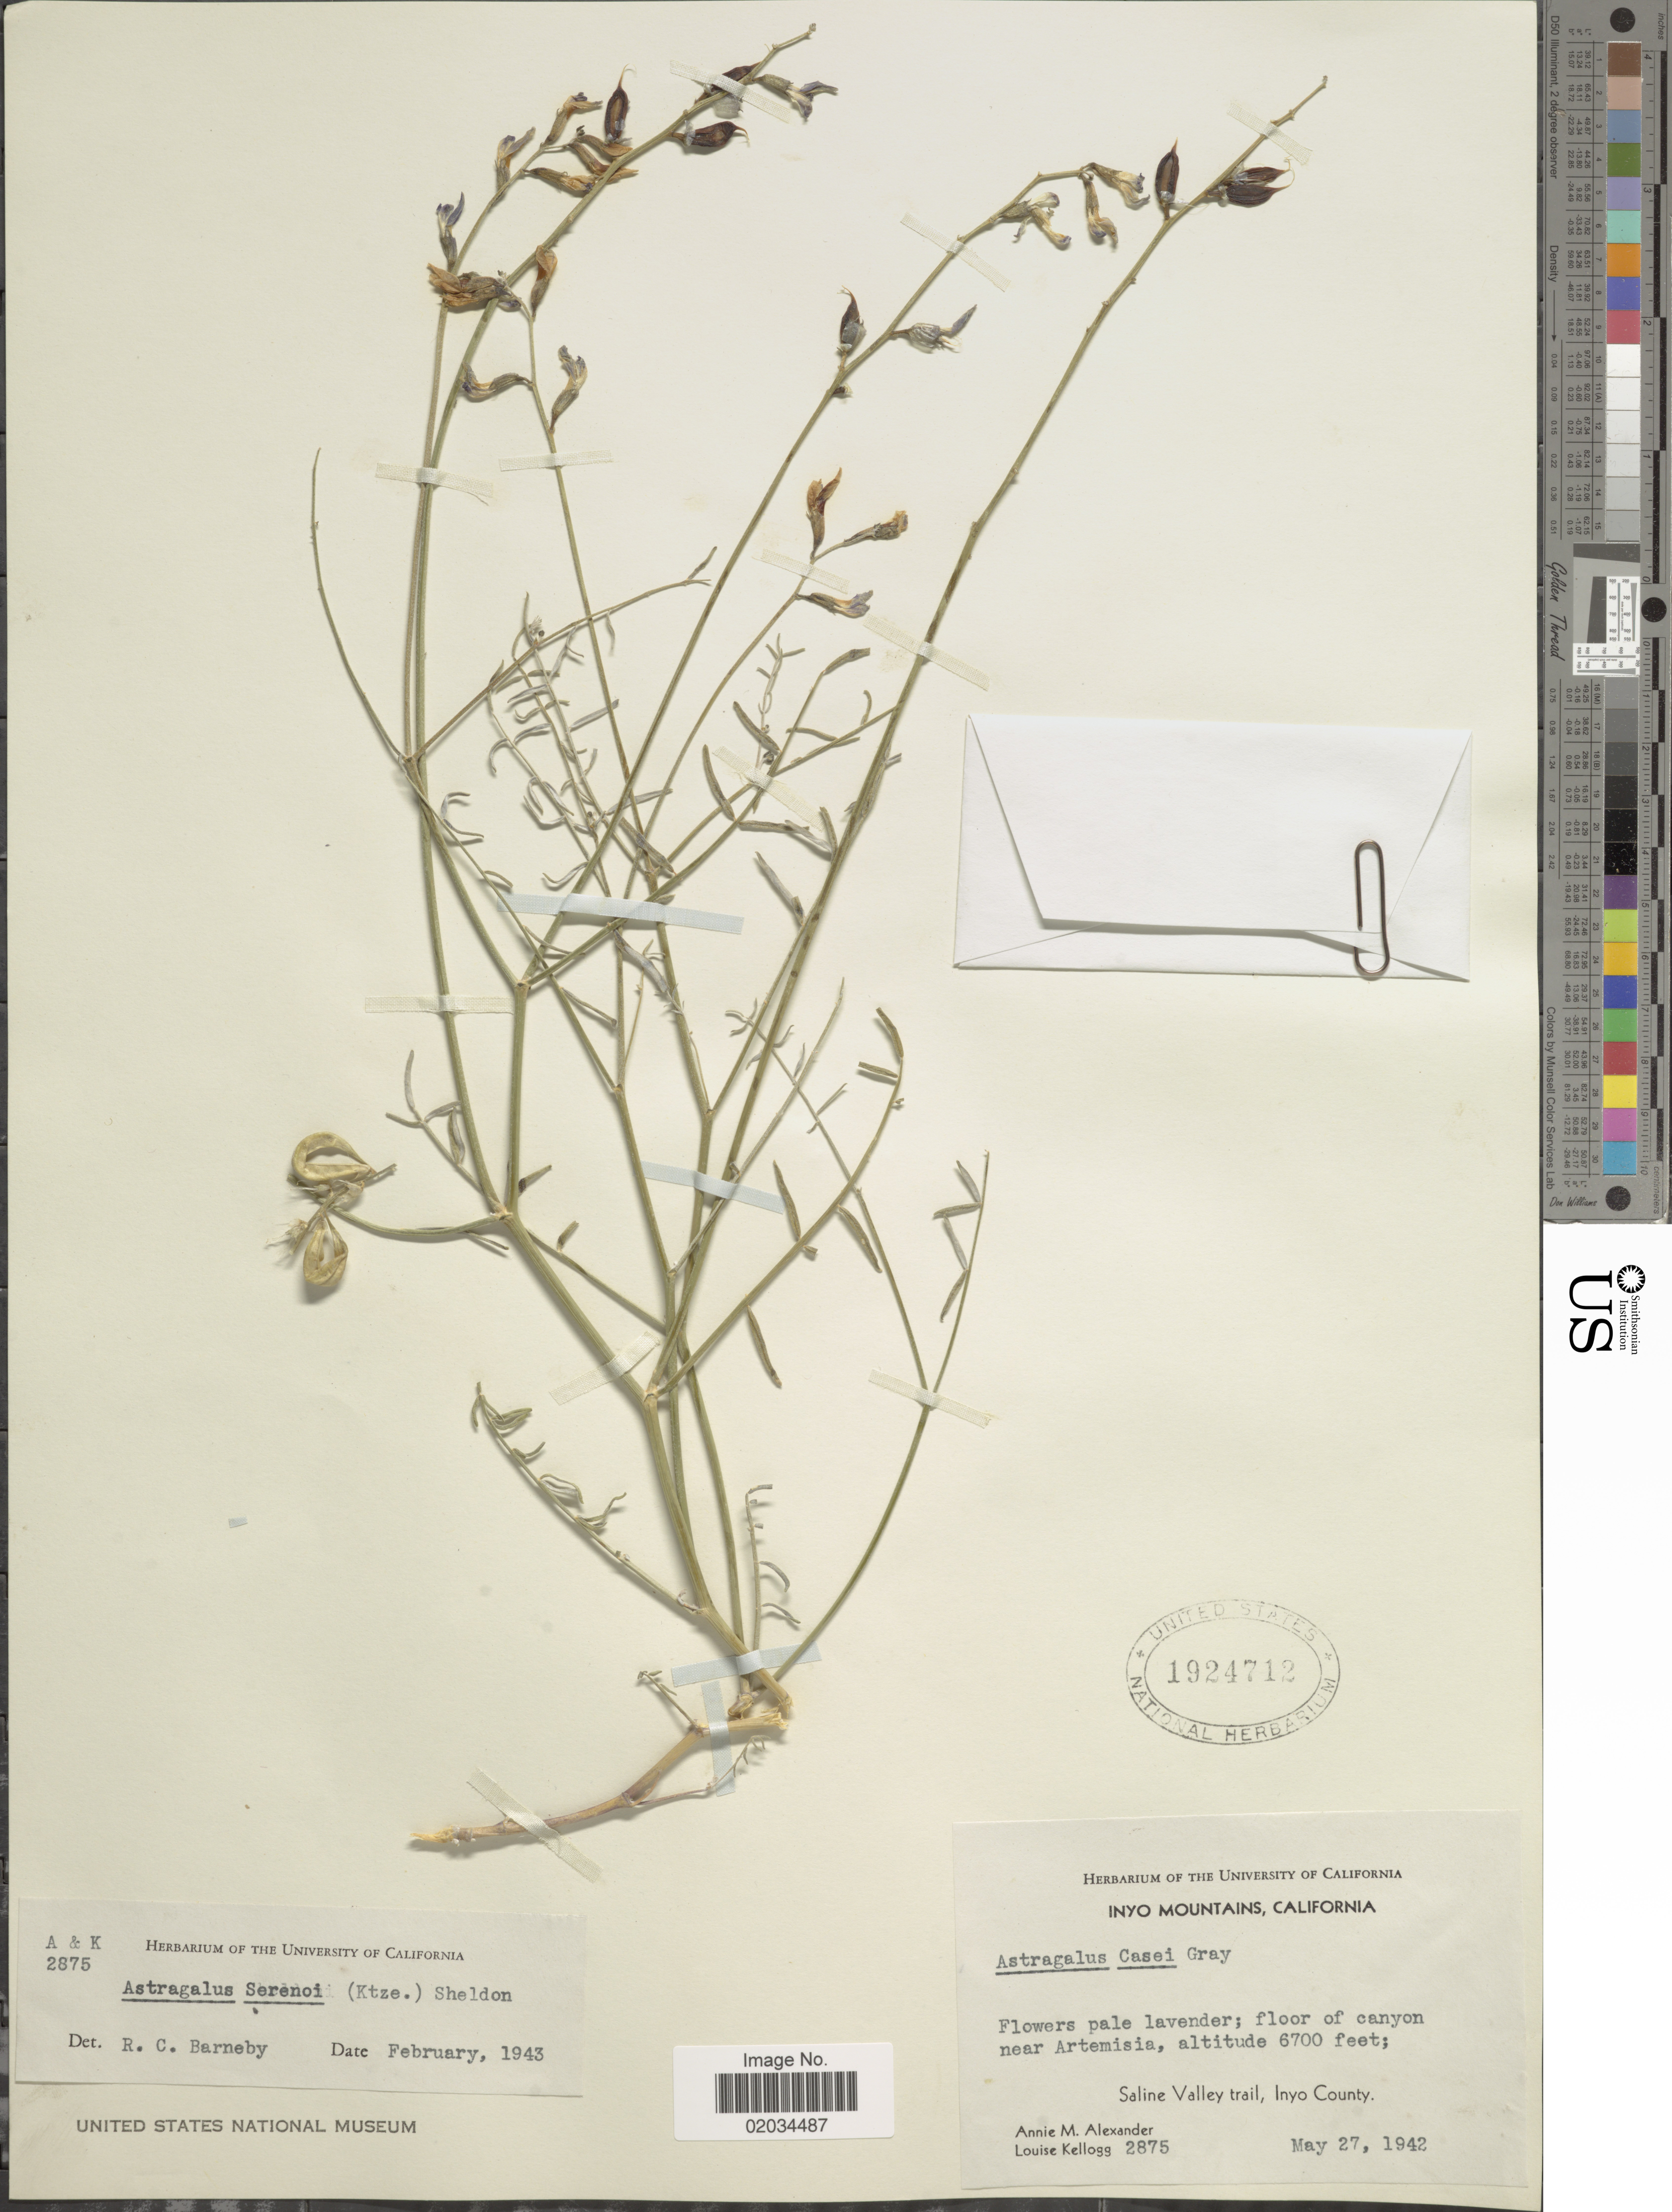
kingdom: Plantae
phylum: Tracheophyta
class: Magnoliopsida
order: Fabales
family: Fabaceae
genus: Astragalus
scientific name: Astragalus serenoi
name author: (Kuntze) E. Sheld.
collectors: A. M. Alexander & L. Kellogg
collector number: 2875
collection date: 1942-05-27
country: United States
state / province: California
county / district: Inyo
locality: Inyo Mountains, floor of canyon near Artemisia, Saline Valley trail, Inyo County.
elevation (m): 2042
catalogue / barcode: US 1924712